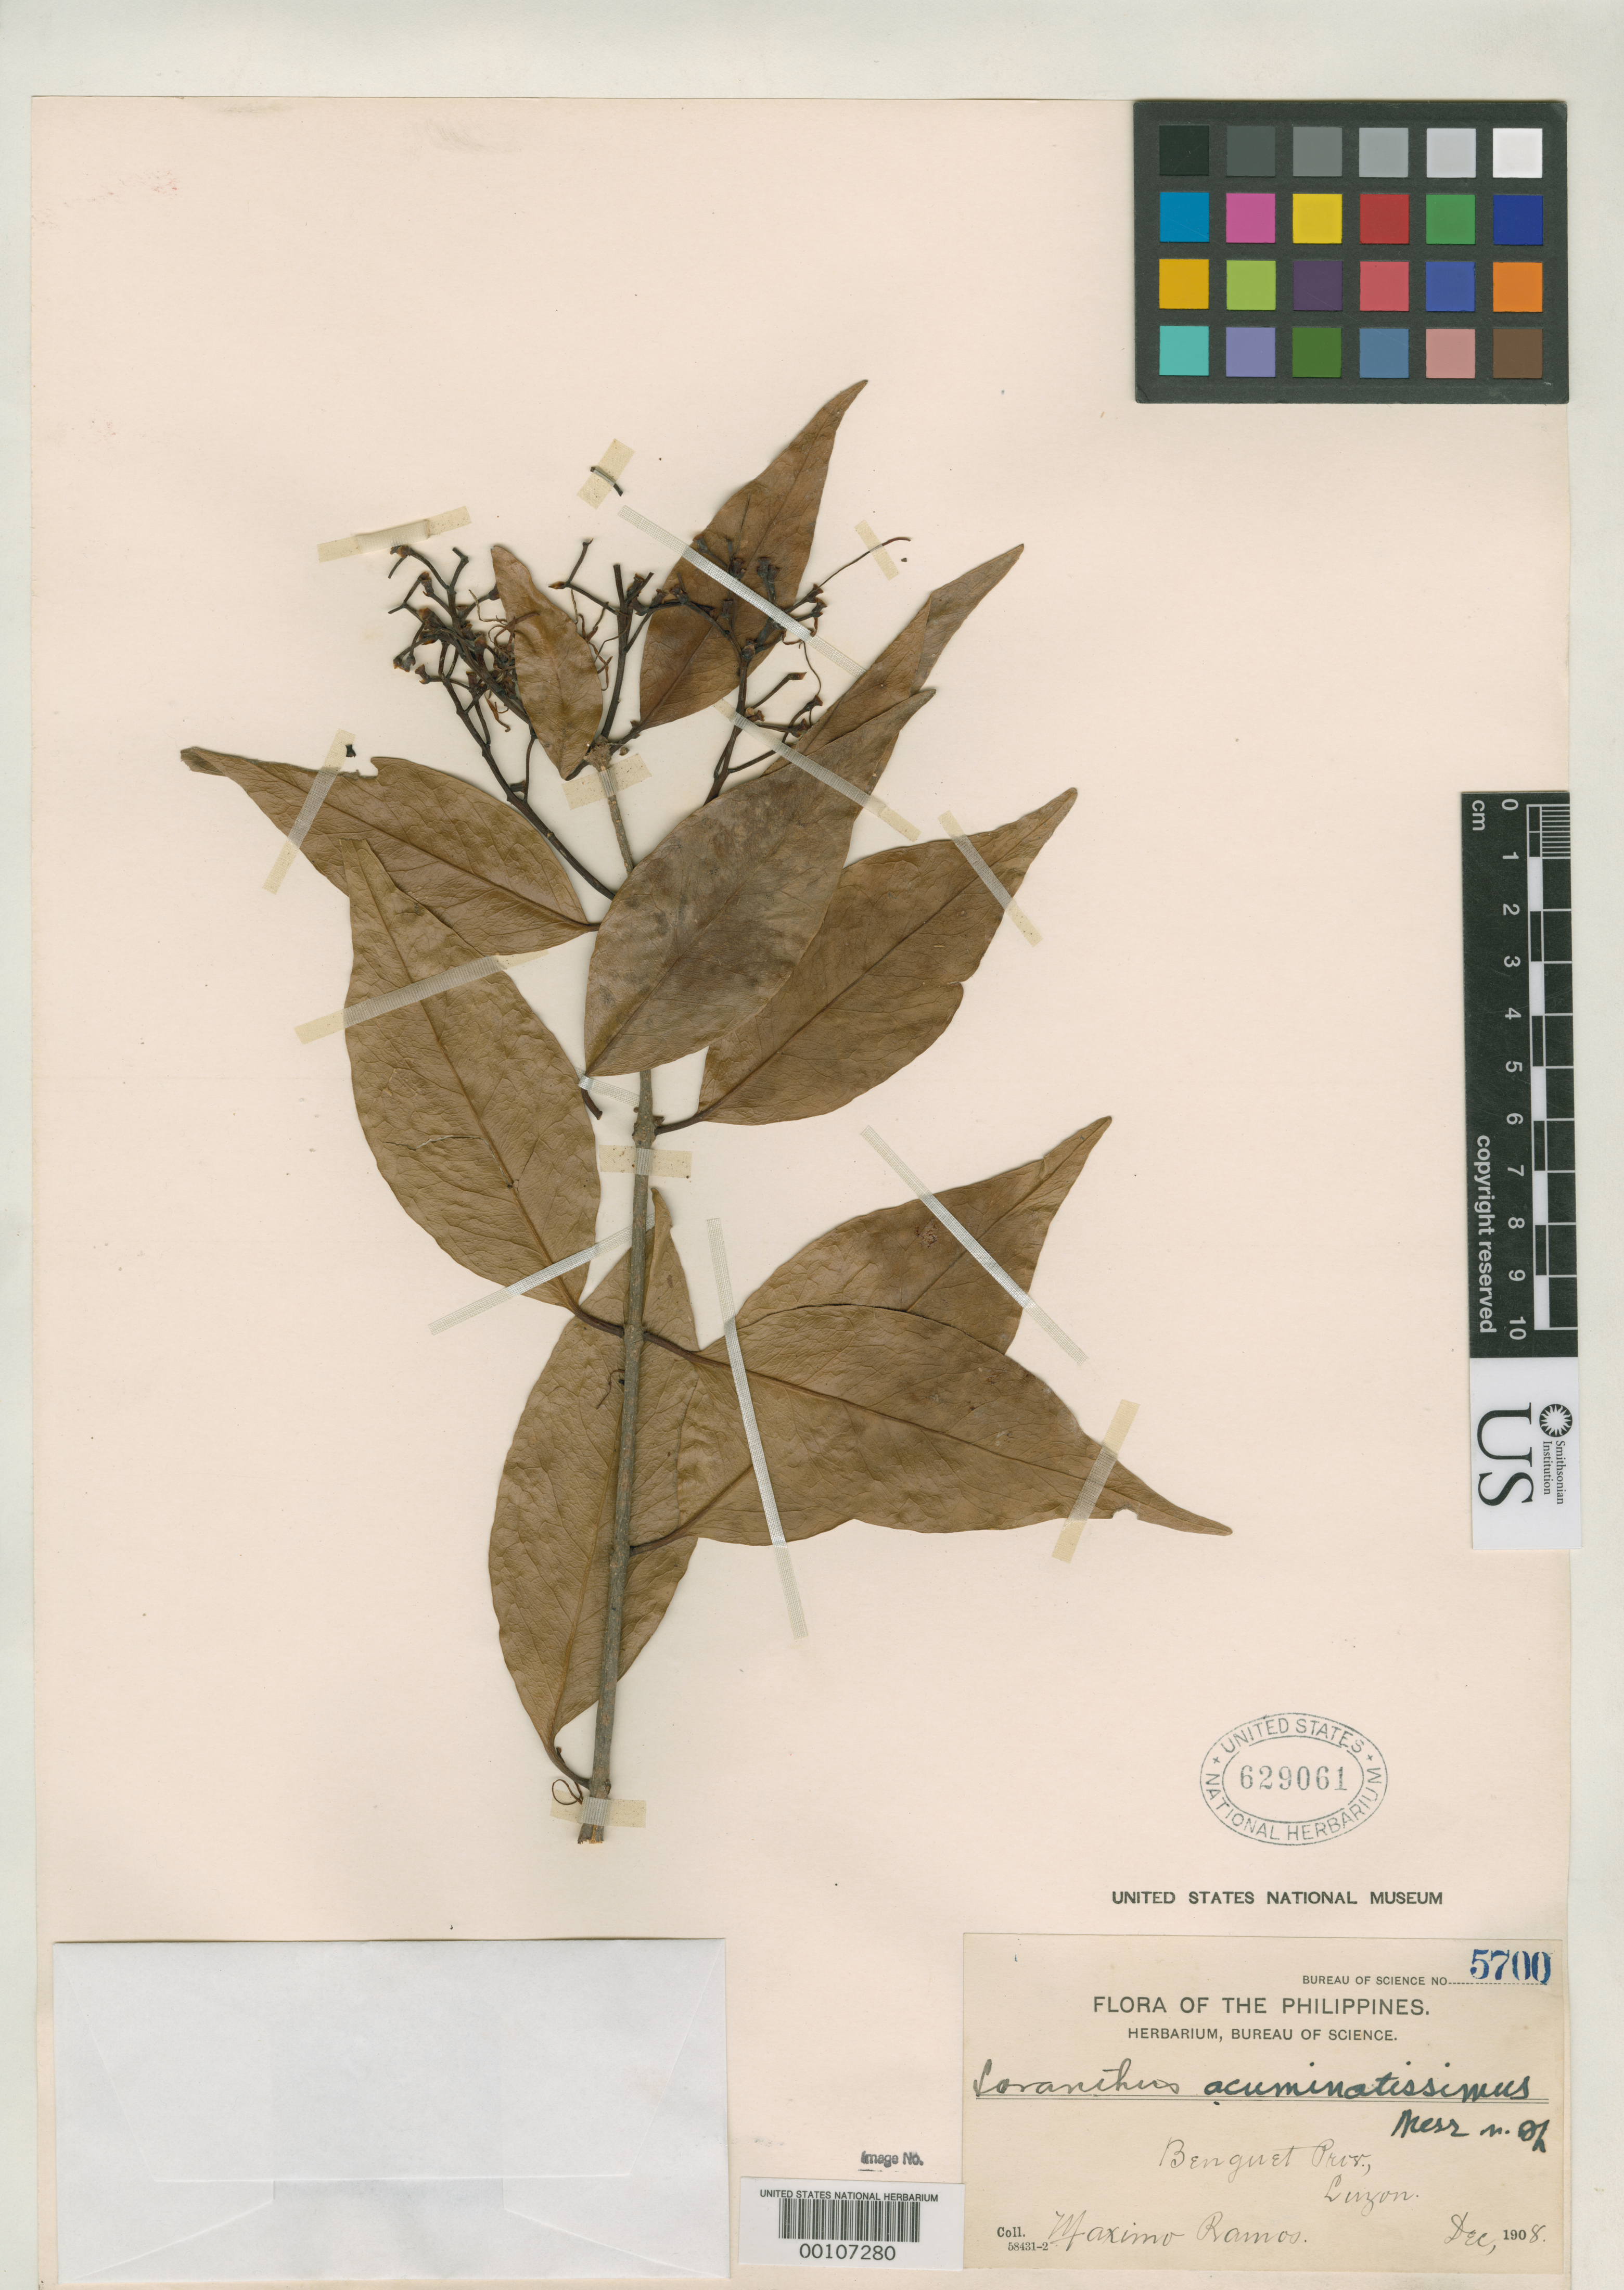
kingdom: Plantae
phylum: Tracheophyta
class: Magnoliopsida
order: Santalales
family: Loranthaceae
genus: Loranthus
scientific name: Loranthus acuminatissimus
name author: Merr.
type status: Isotype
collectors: M. Ramos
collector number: Bur. Sci. 5700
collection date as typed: Dec 1908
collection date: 1908-12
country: Philippines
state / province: Cordillera (Administrative Region)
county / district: Benguet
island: Luzon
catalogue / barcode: US 629061